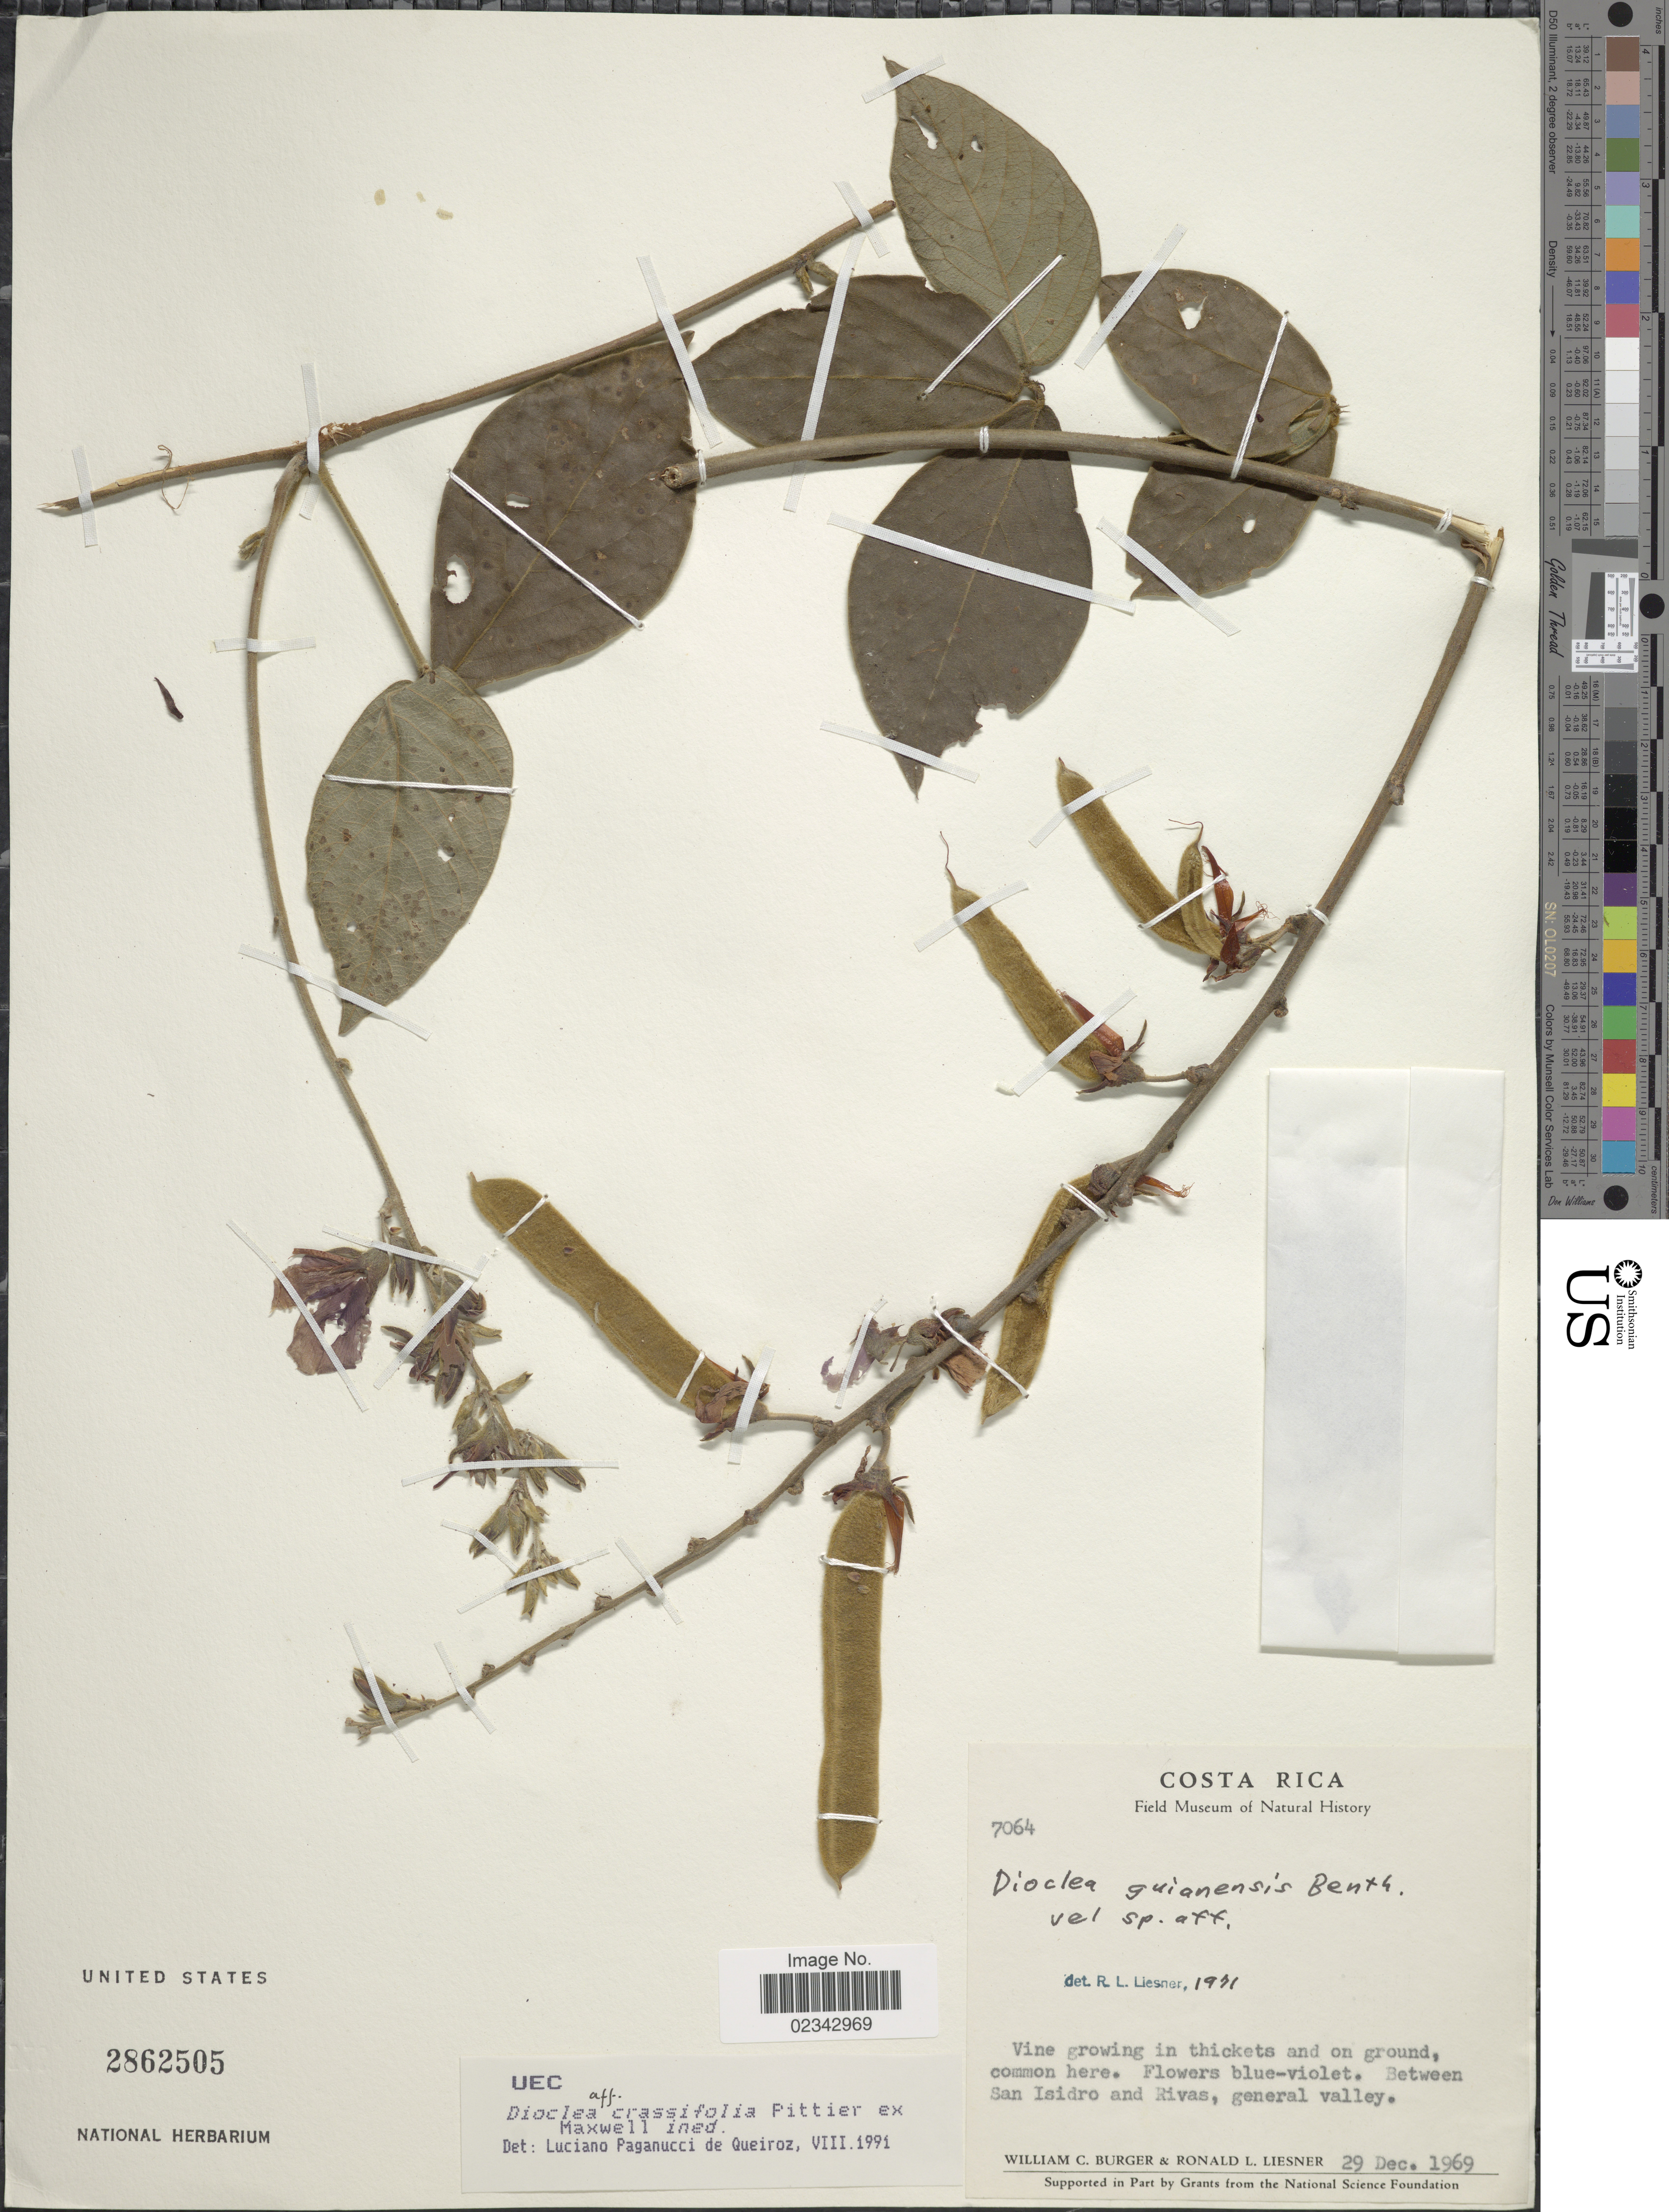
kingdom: Plantae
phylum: Tracheophyta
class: Magnoliopsida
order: Fabales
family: Fabaceae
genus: Dioclea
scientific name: Dioclea guianensis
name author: Benth.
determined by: Liesner, R. L.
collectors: W. Burger & R. L. Liesner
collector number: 7064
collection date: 1969-12-29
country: Costa Rica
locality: Vine growing in thickets and on ground, common here. Between San Isidro and Rivas, general valley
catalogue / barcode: US 2862505